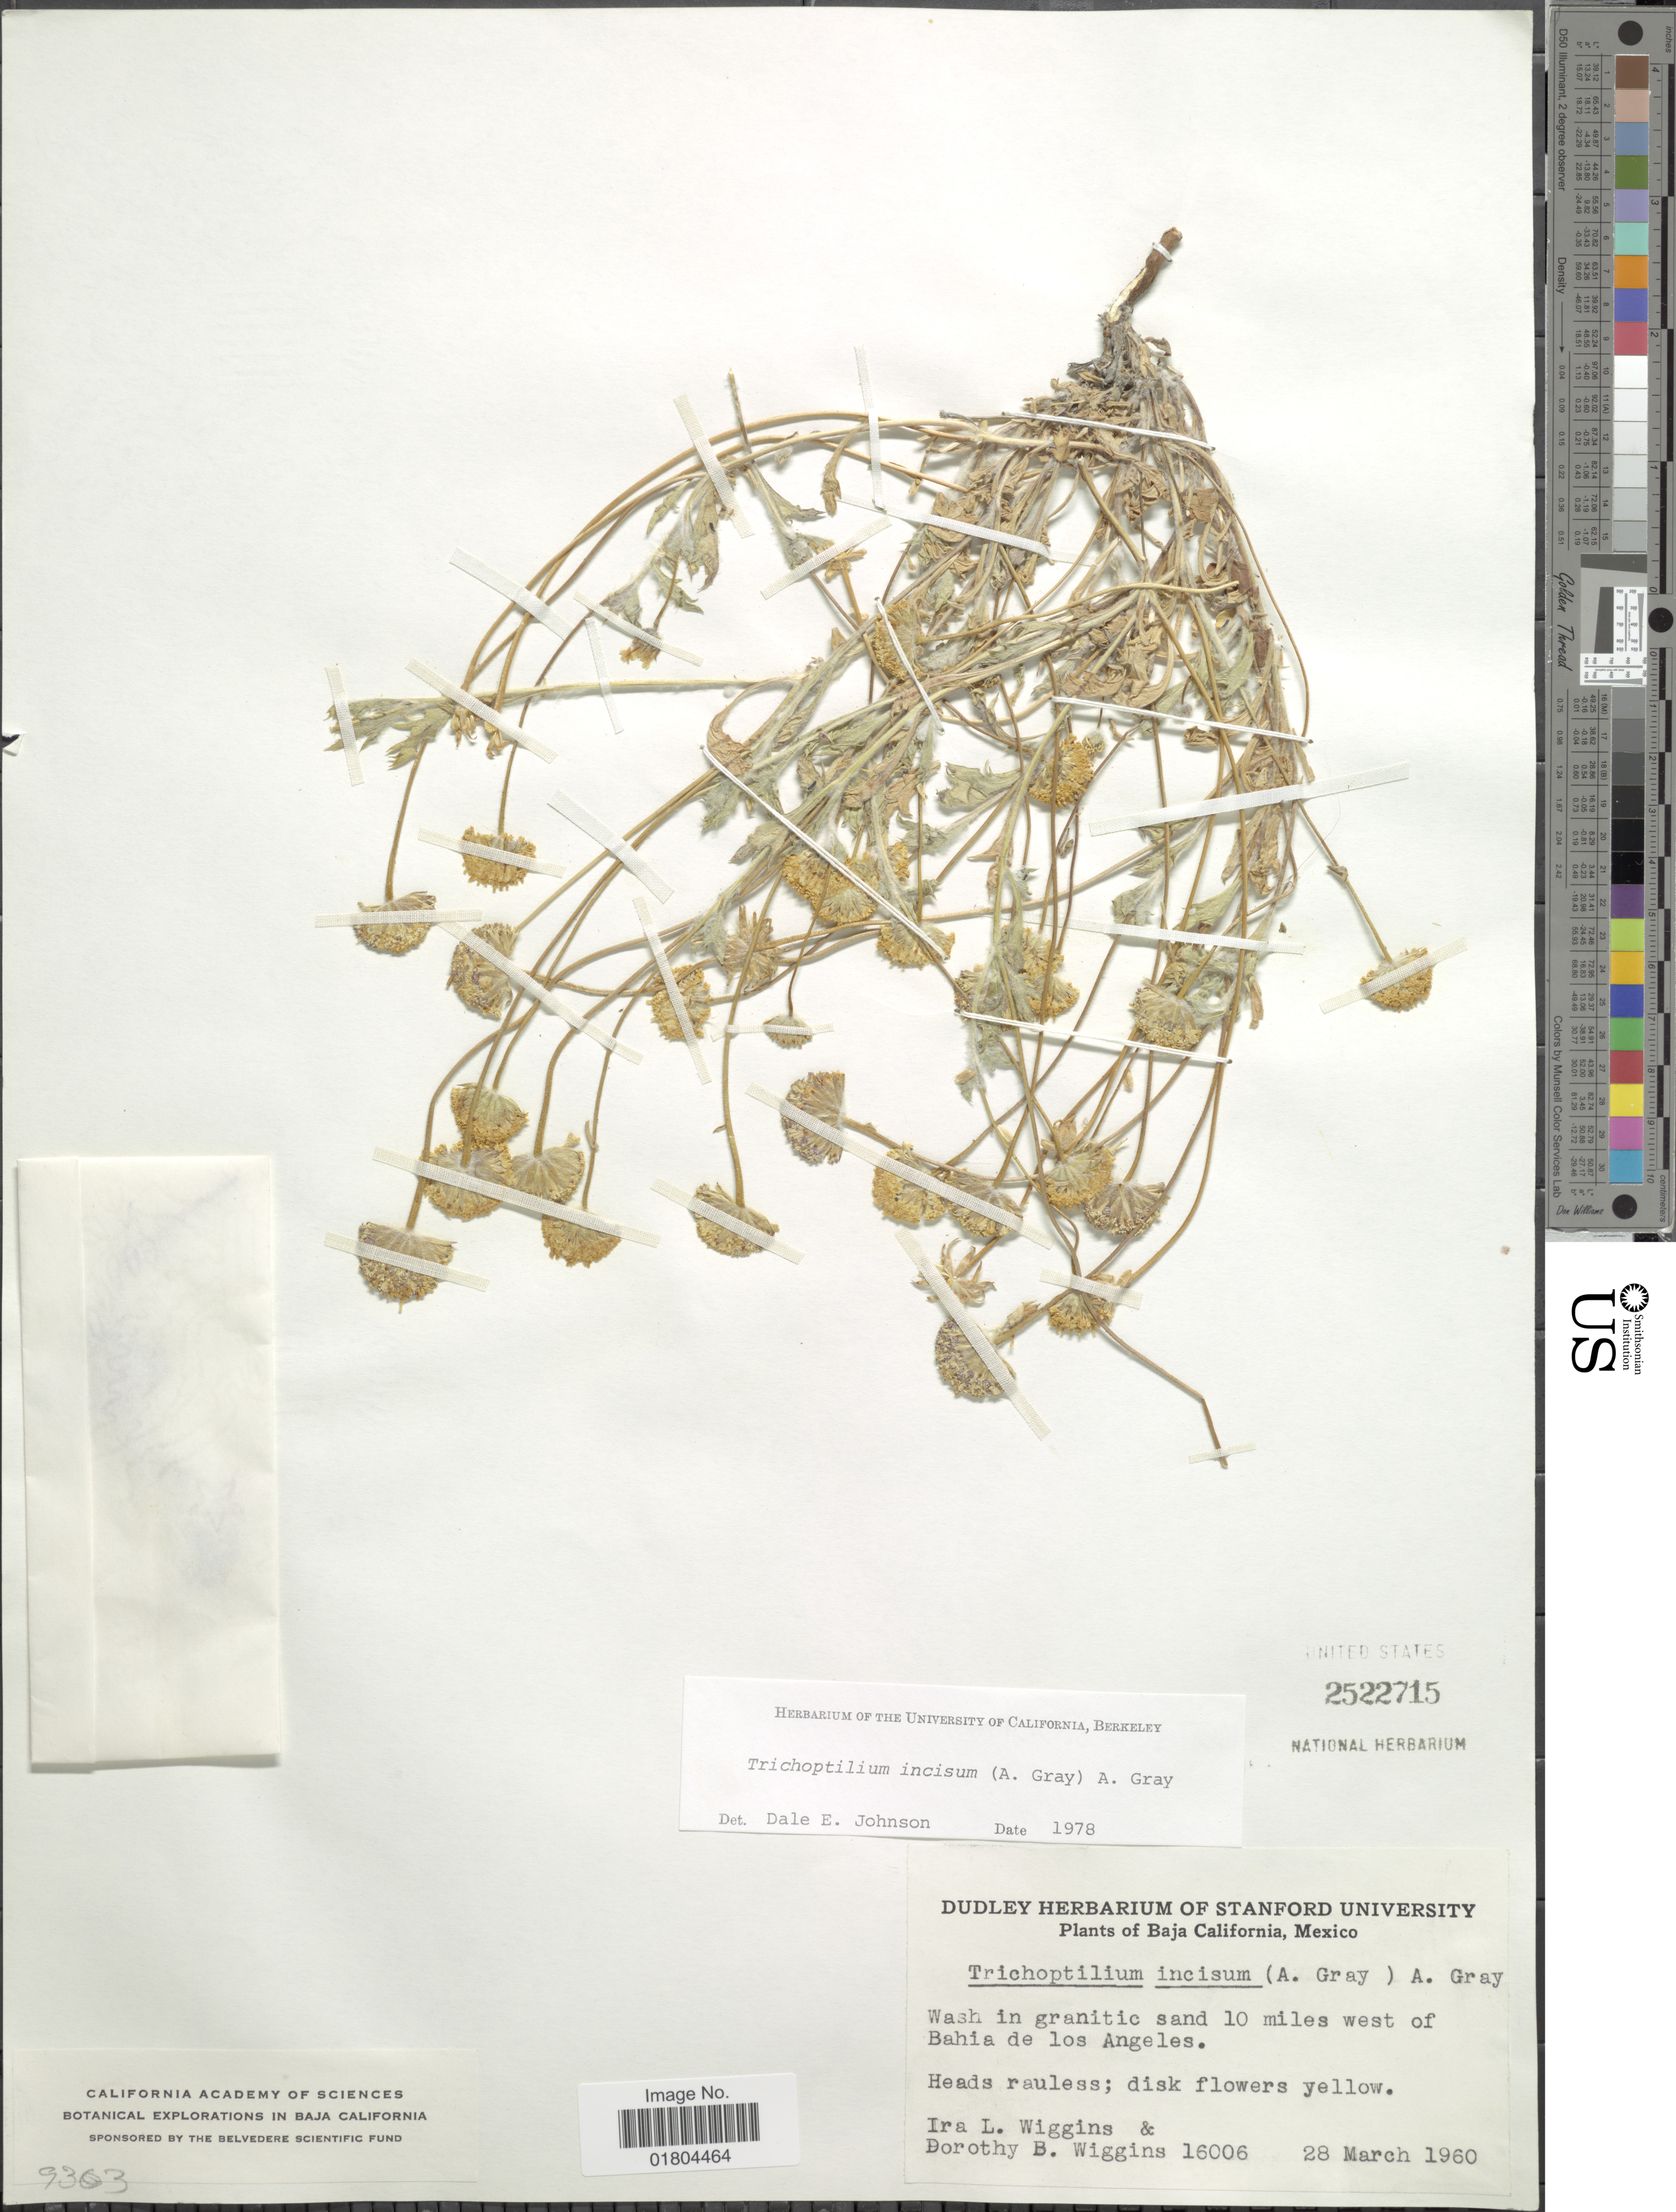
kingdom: Plantae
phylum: Tracheophyta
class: Magnoliopsida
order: Asterales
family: Asteraceae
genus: Trichoptilium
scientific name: Trichoptilium incisum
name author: (A. Gray) A. Gray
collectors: I. L. Wiggins & D. B. Wiggins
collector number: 16006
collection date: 1960-03-28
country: Mexico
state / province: Baja California Sur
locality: Wash in granitic sand 10 miles west of Bania de Los Angeles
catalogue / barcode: US 2522715